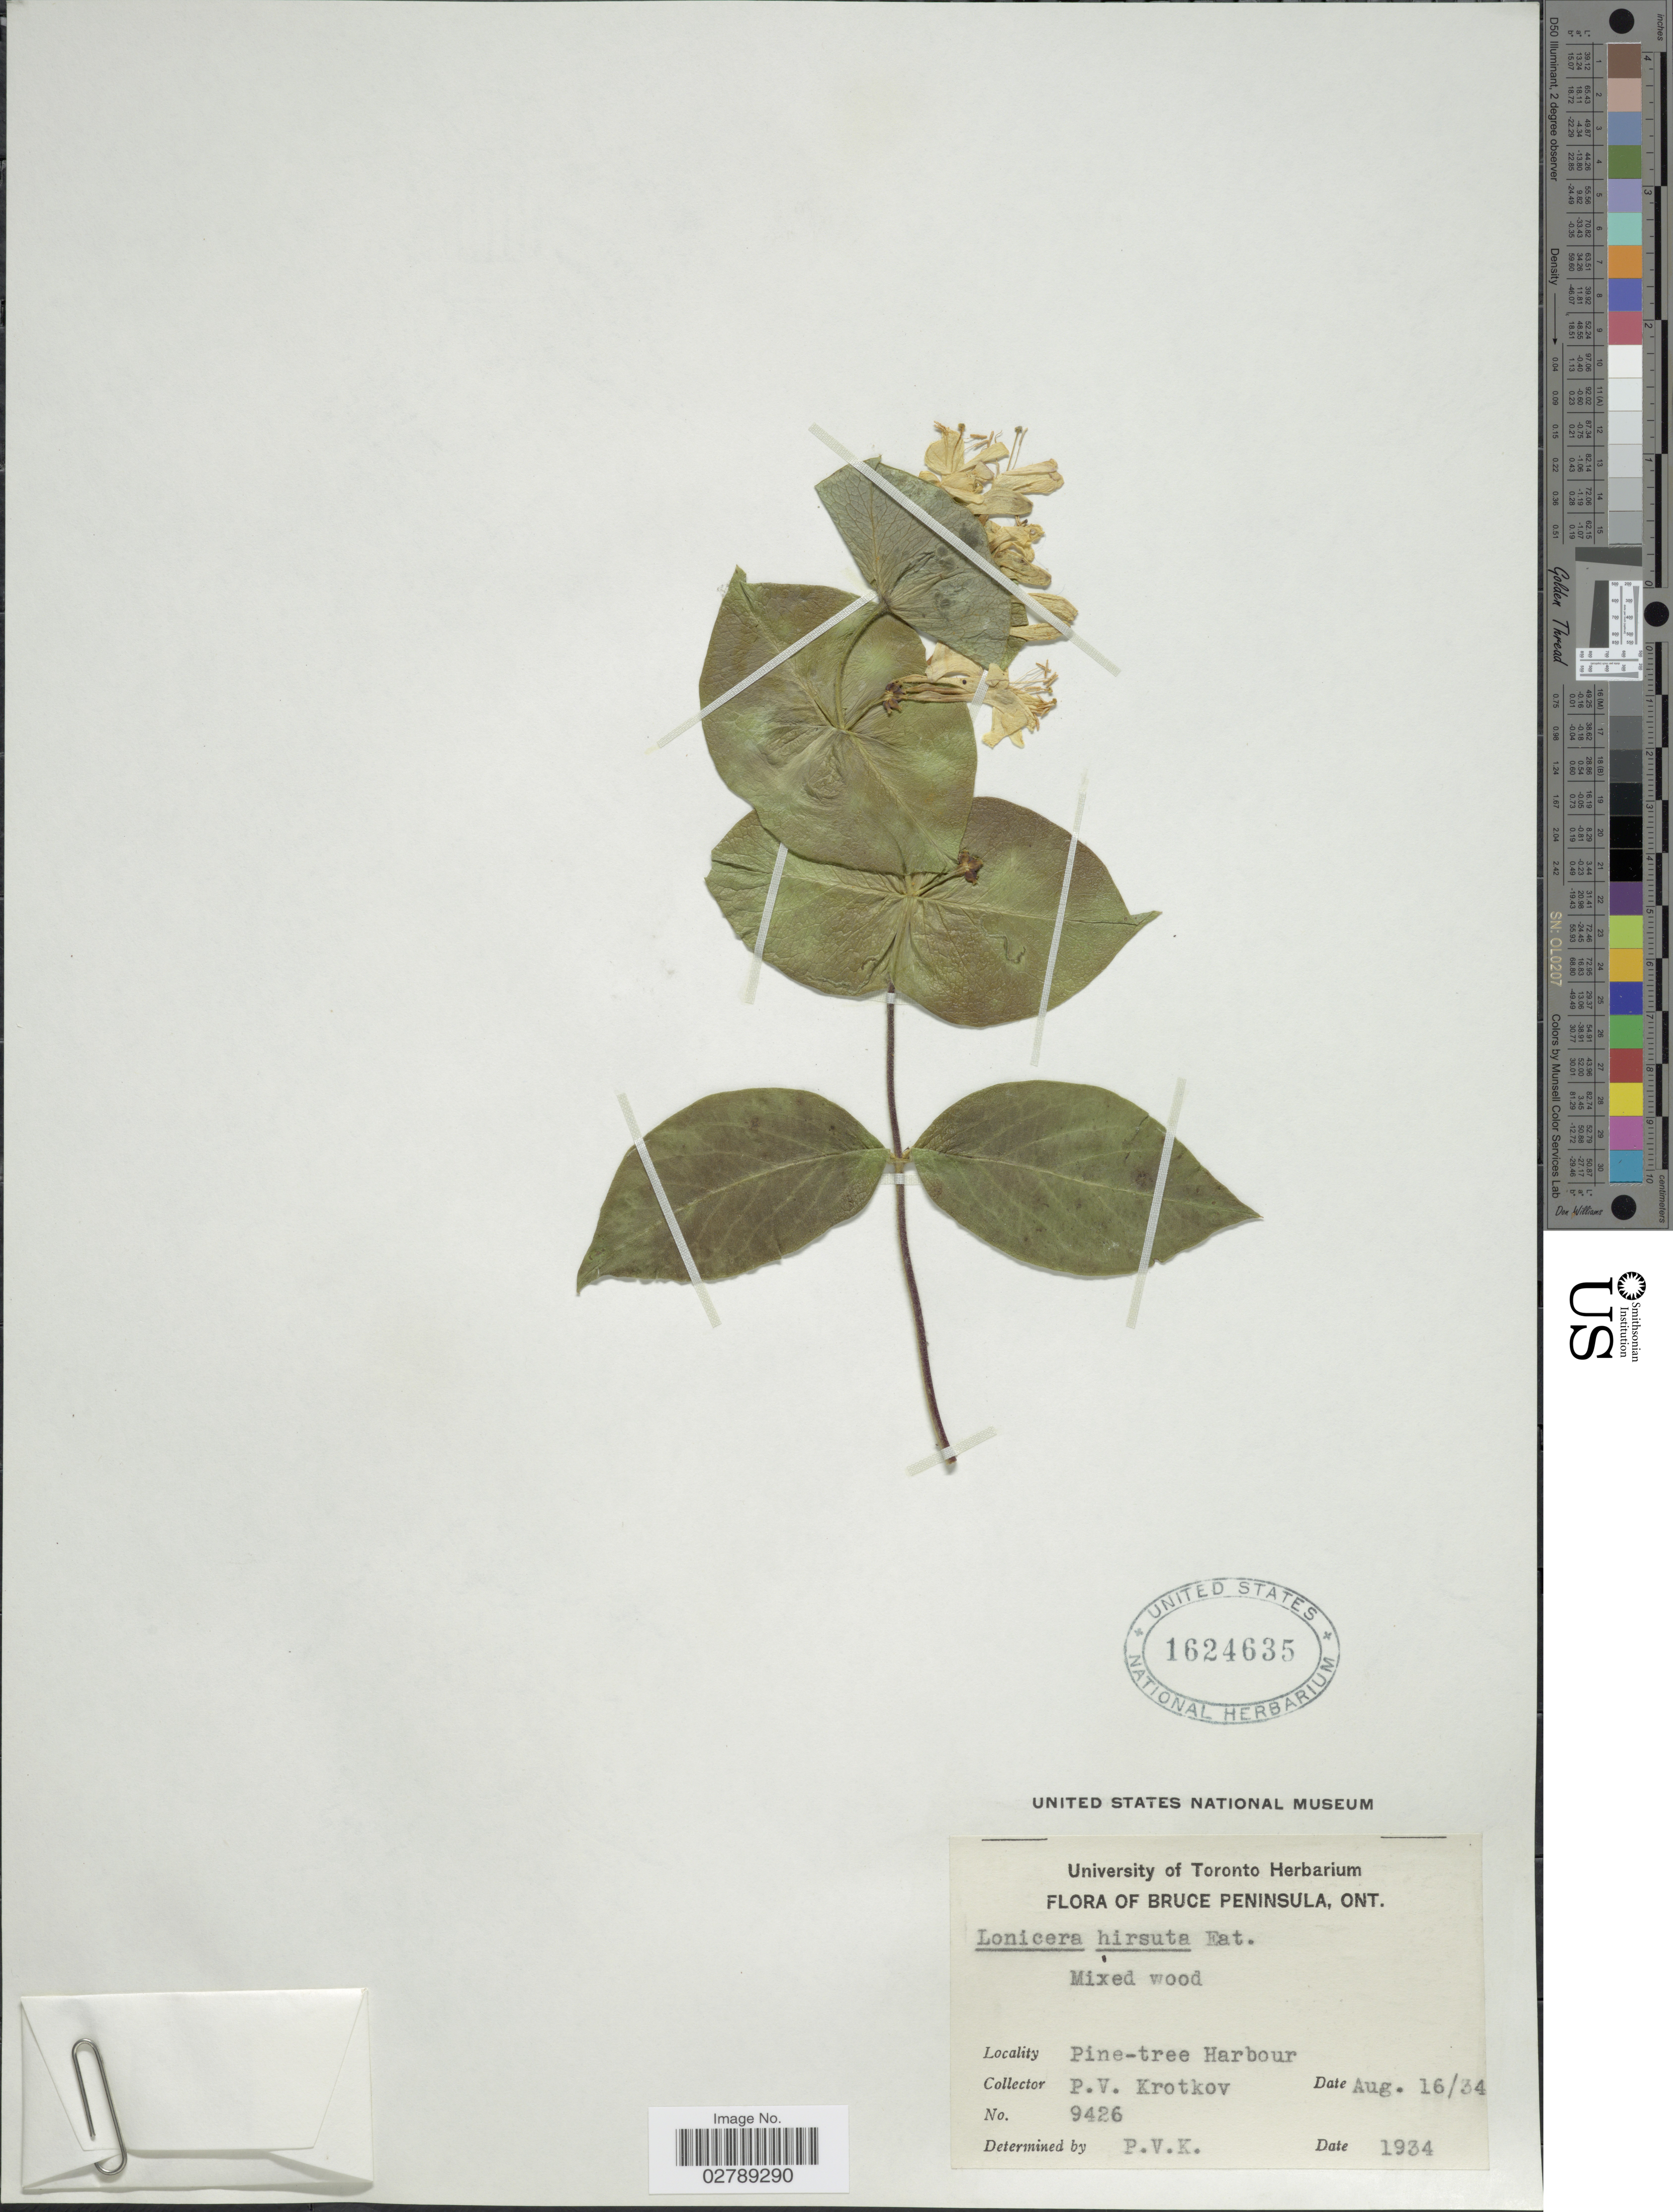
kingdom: Plantae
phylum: Tracheophyta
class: Magnoliopsida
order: Dipsacales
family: Caprifoliaceae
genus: Lonicera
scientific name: Lonicera hirsuta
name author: Eaton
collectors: P. V. Krotkov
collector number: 9426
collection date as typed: Transcribed d/m/y: 16/8/34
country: Canada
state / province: Ontario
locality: Bruce Peninsula. Pine-tree Harbour.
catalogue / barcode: US 1624635